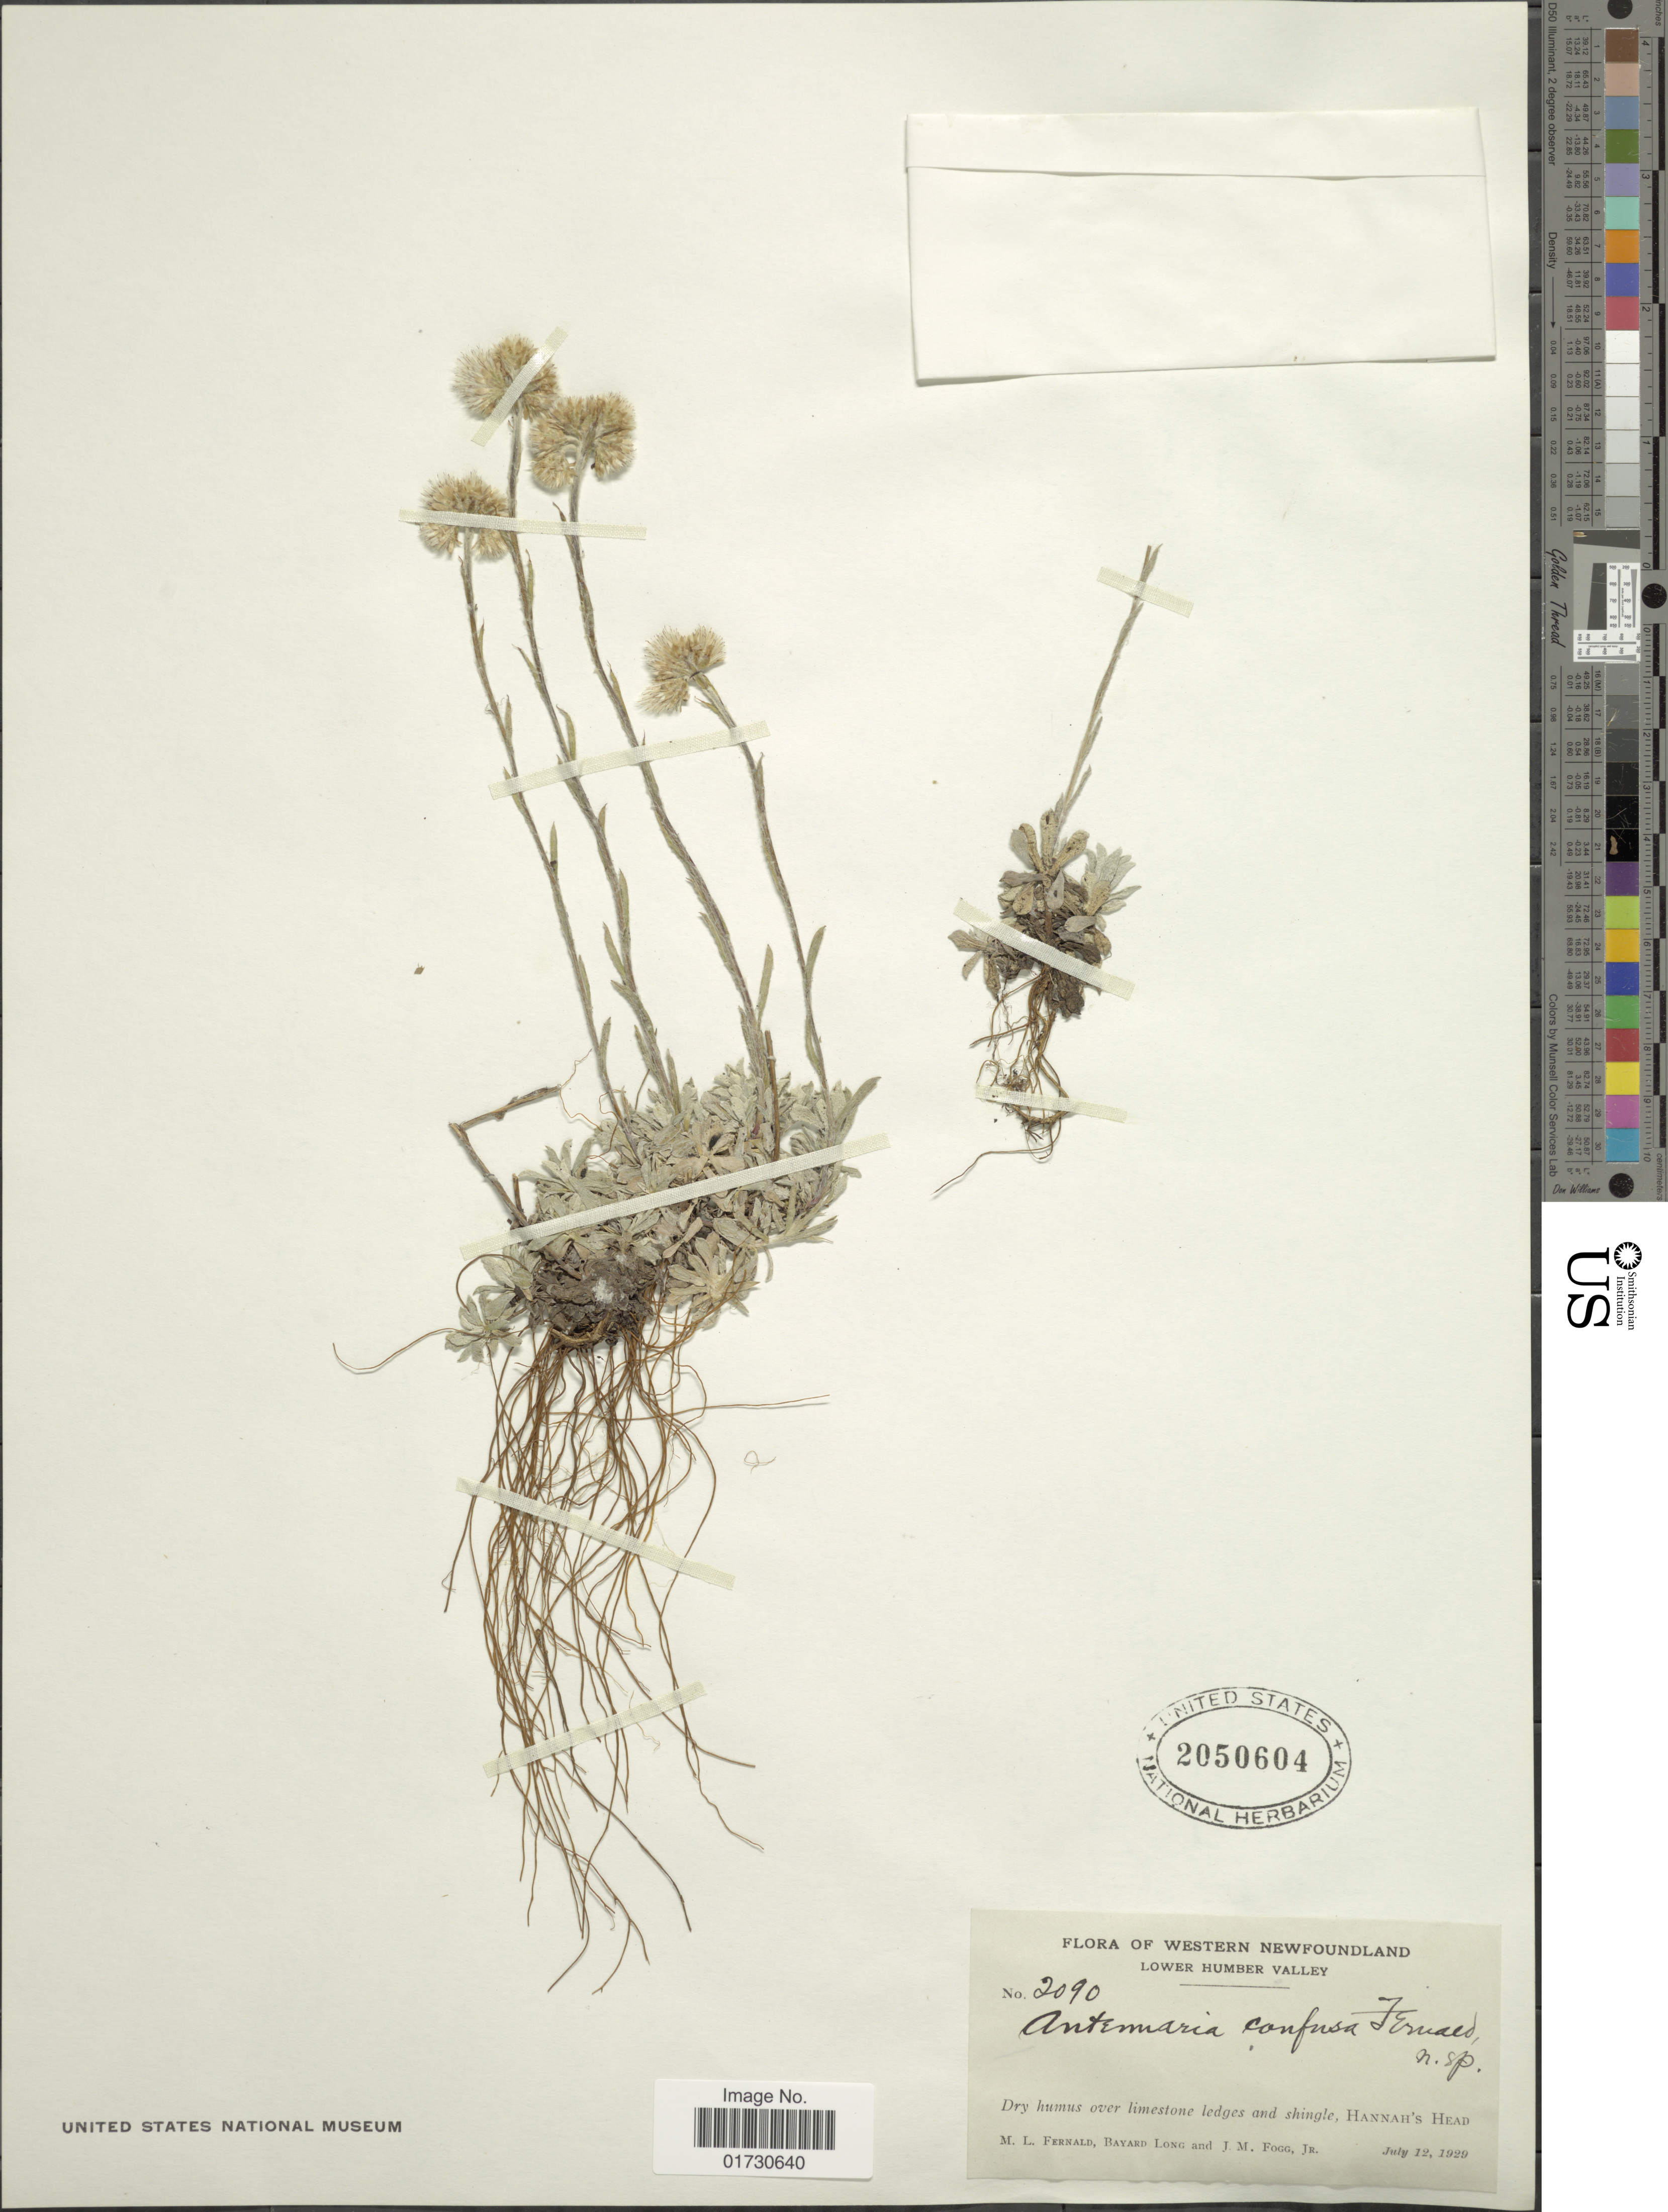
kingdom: Plantae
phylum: Tracheophyta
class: Magnoliopsida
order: Asterales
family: Asteraceae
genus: Antennaria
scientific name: Antennaria confusa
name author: Fernald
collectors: M. L. Fernald, B. Long & J. Fogg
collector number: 2090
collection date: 1929-07-12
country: Canada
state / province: Newfoundland and Labrador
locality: Western Newfoundland, Lower Humber valley, Hannah's Head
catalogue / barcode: US 2050604